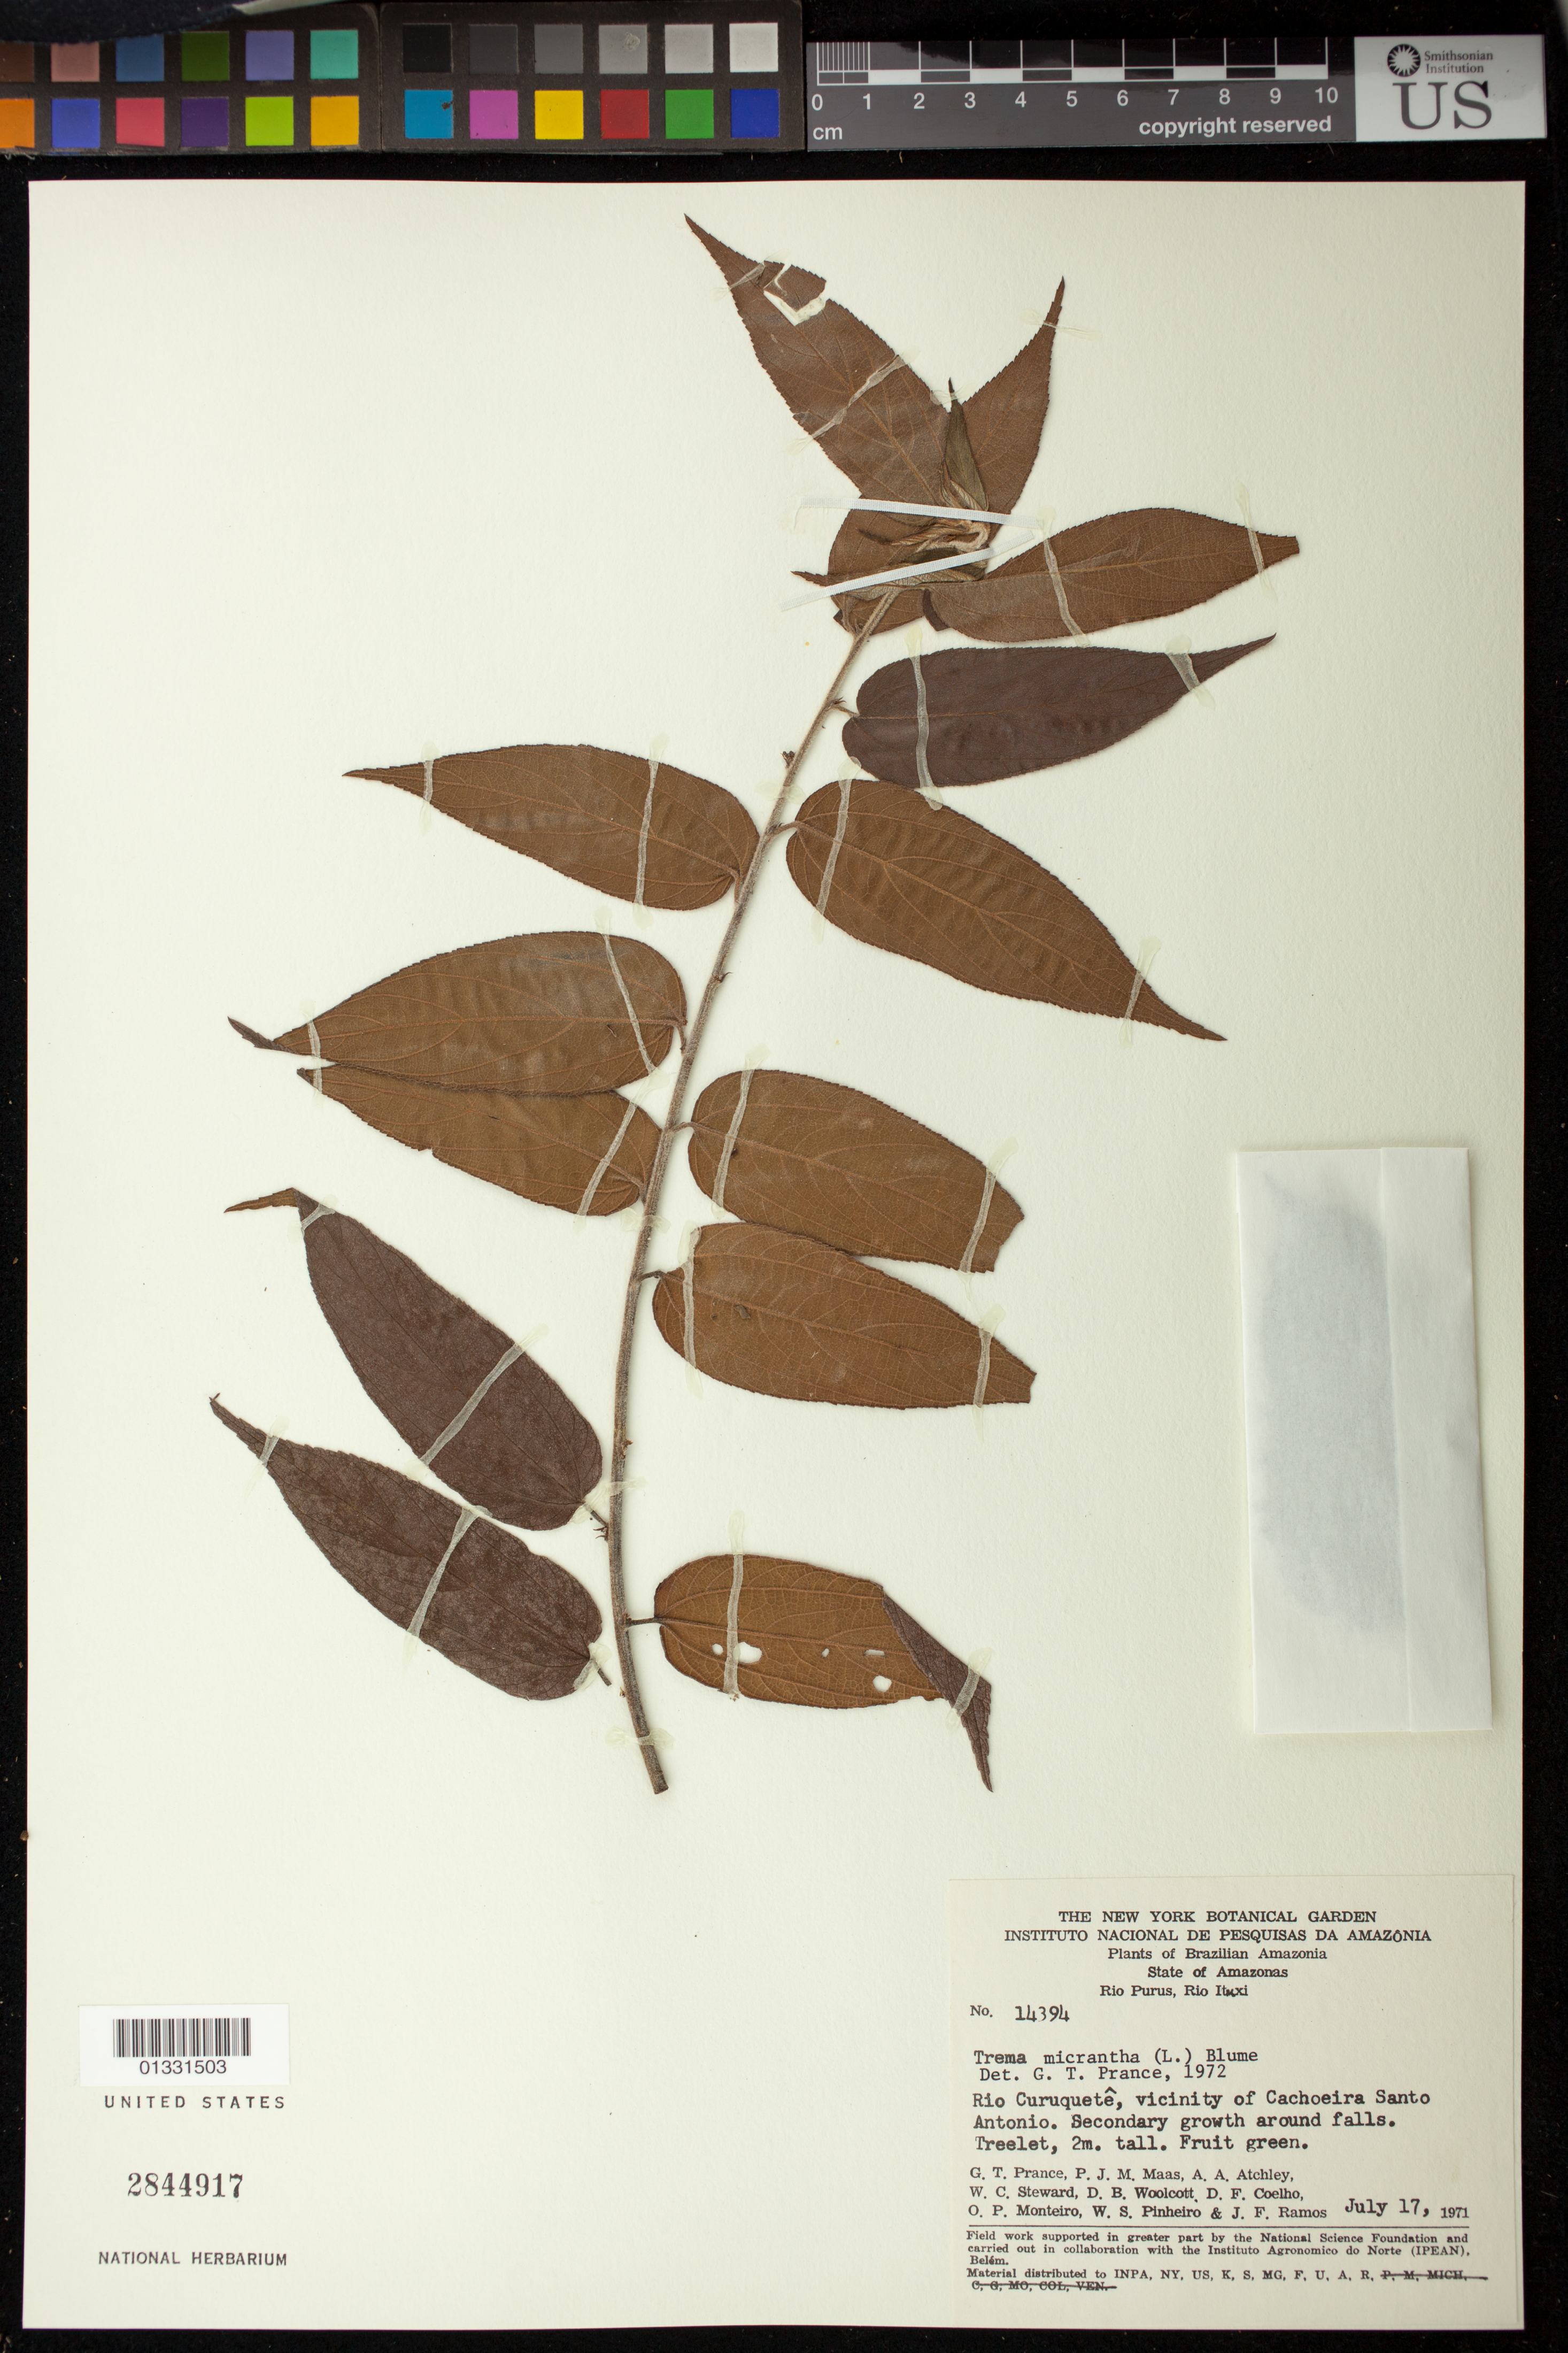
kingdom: Plantae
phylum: Tracheophyta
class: Magnoliopsida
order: Rosales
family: Cannabaceae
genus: Trema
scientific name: Trema micranthum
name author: (L.) Blume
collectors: G. T. Prance et al.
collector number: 14394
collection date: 1971-07-17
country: Brazil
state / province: Amazonas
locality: Rio Curuquetê, vicinity of Cachoeira Santo Antonio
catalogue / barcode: US 2844917